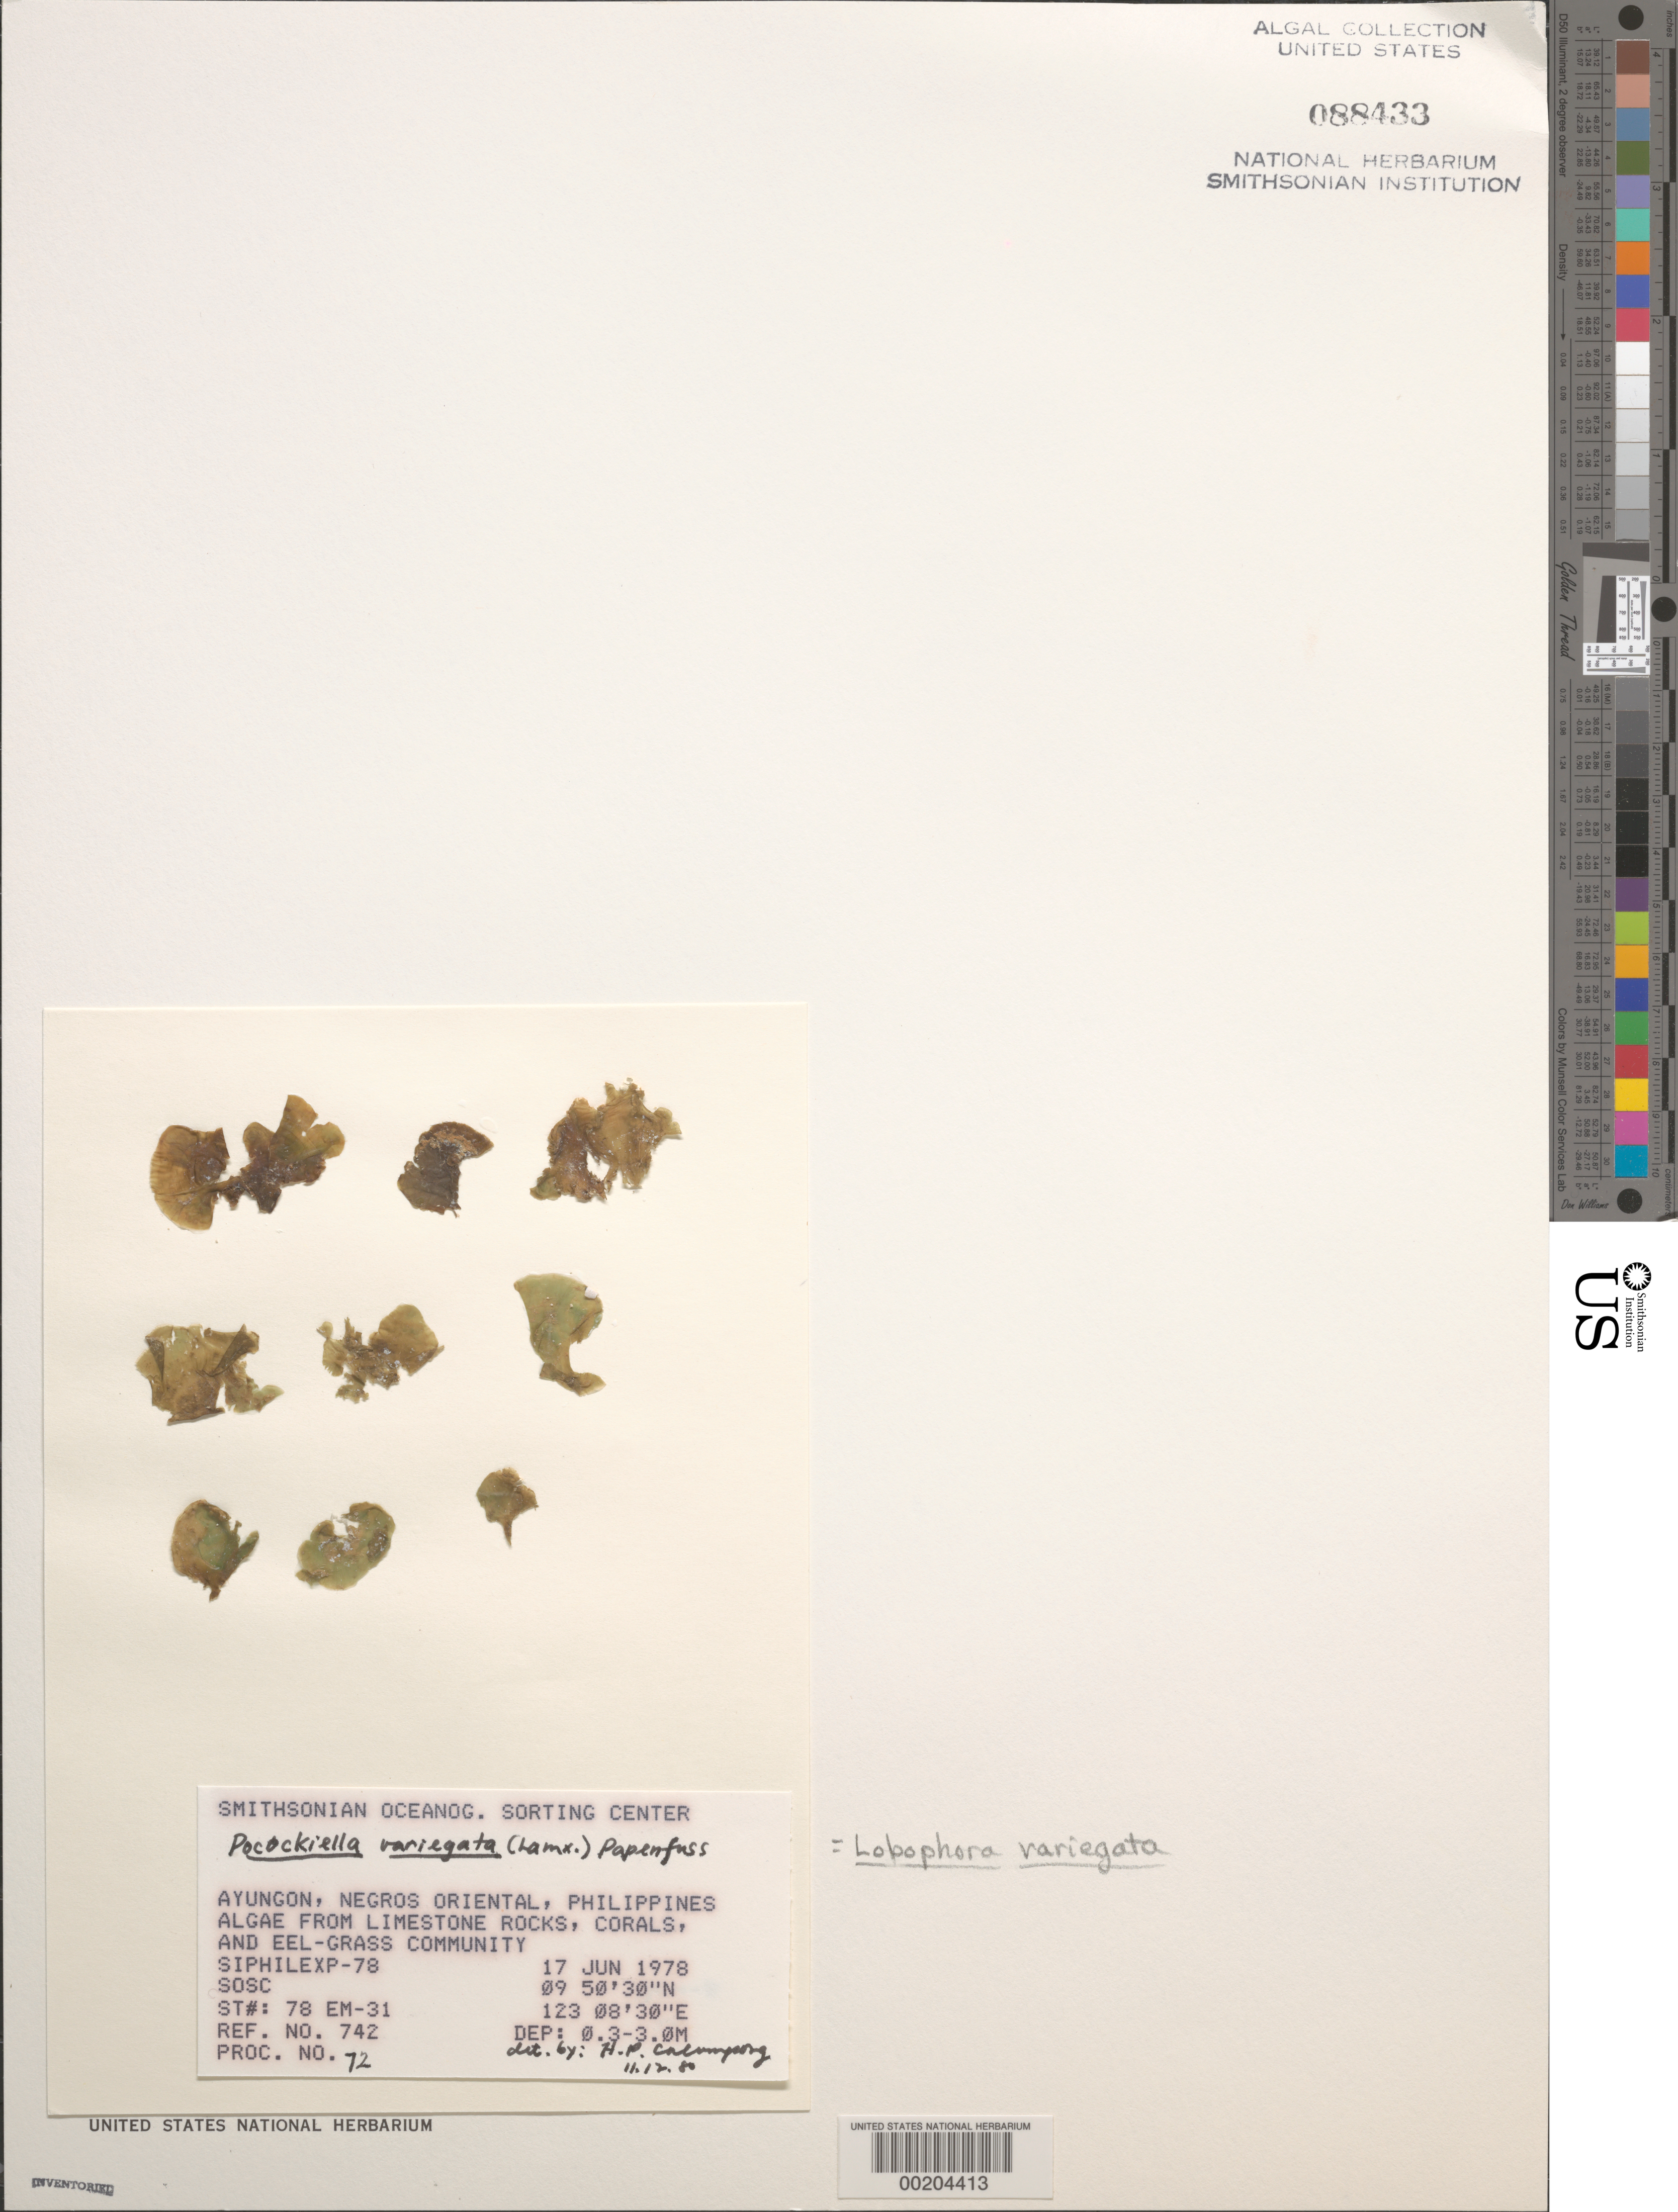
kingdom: Chromista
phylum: Ochrophyta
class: Phaeophyceae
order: Dictyotales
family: Dictyotaceae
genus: Lobophora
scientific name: Lobophora variegata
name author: (J.V.Lamouroux) Womersley & E.C. Oliveira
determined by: Calumpong, H. P.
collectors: SOSC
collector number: Station 78 Em-31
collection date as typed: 17 Jun 1978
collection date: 1978-06-17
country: Philippines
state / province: Central Visayas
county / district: Negros Oriental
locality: Ayungon, negros oriental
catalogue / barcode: US 88433